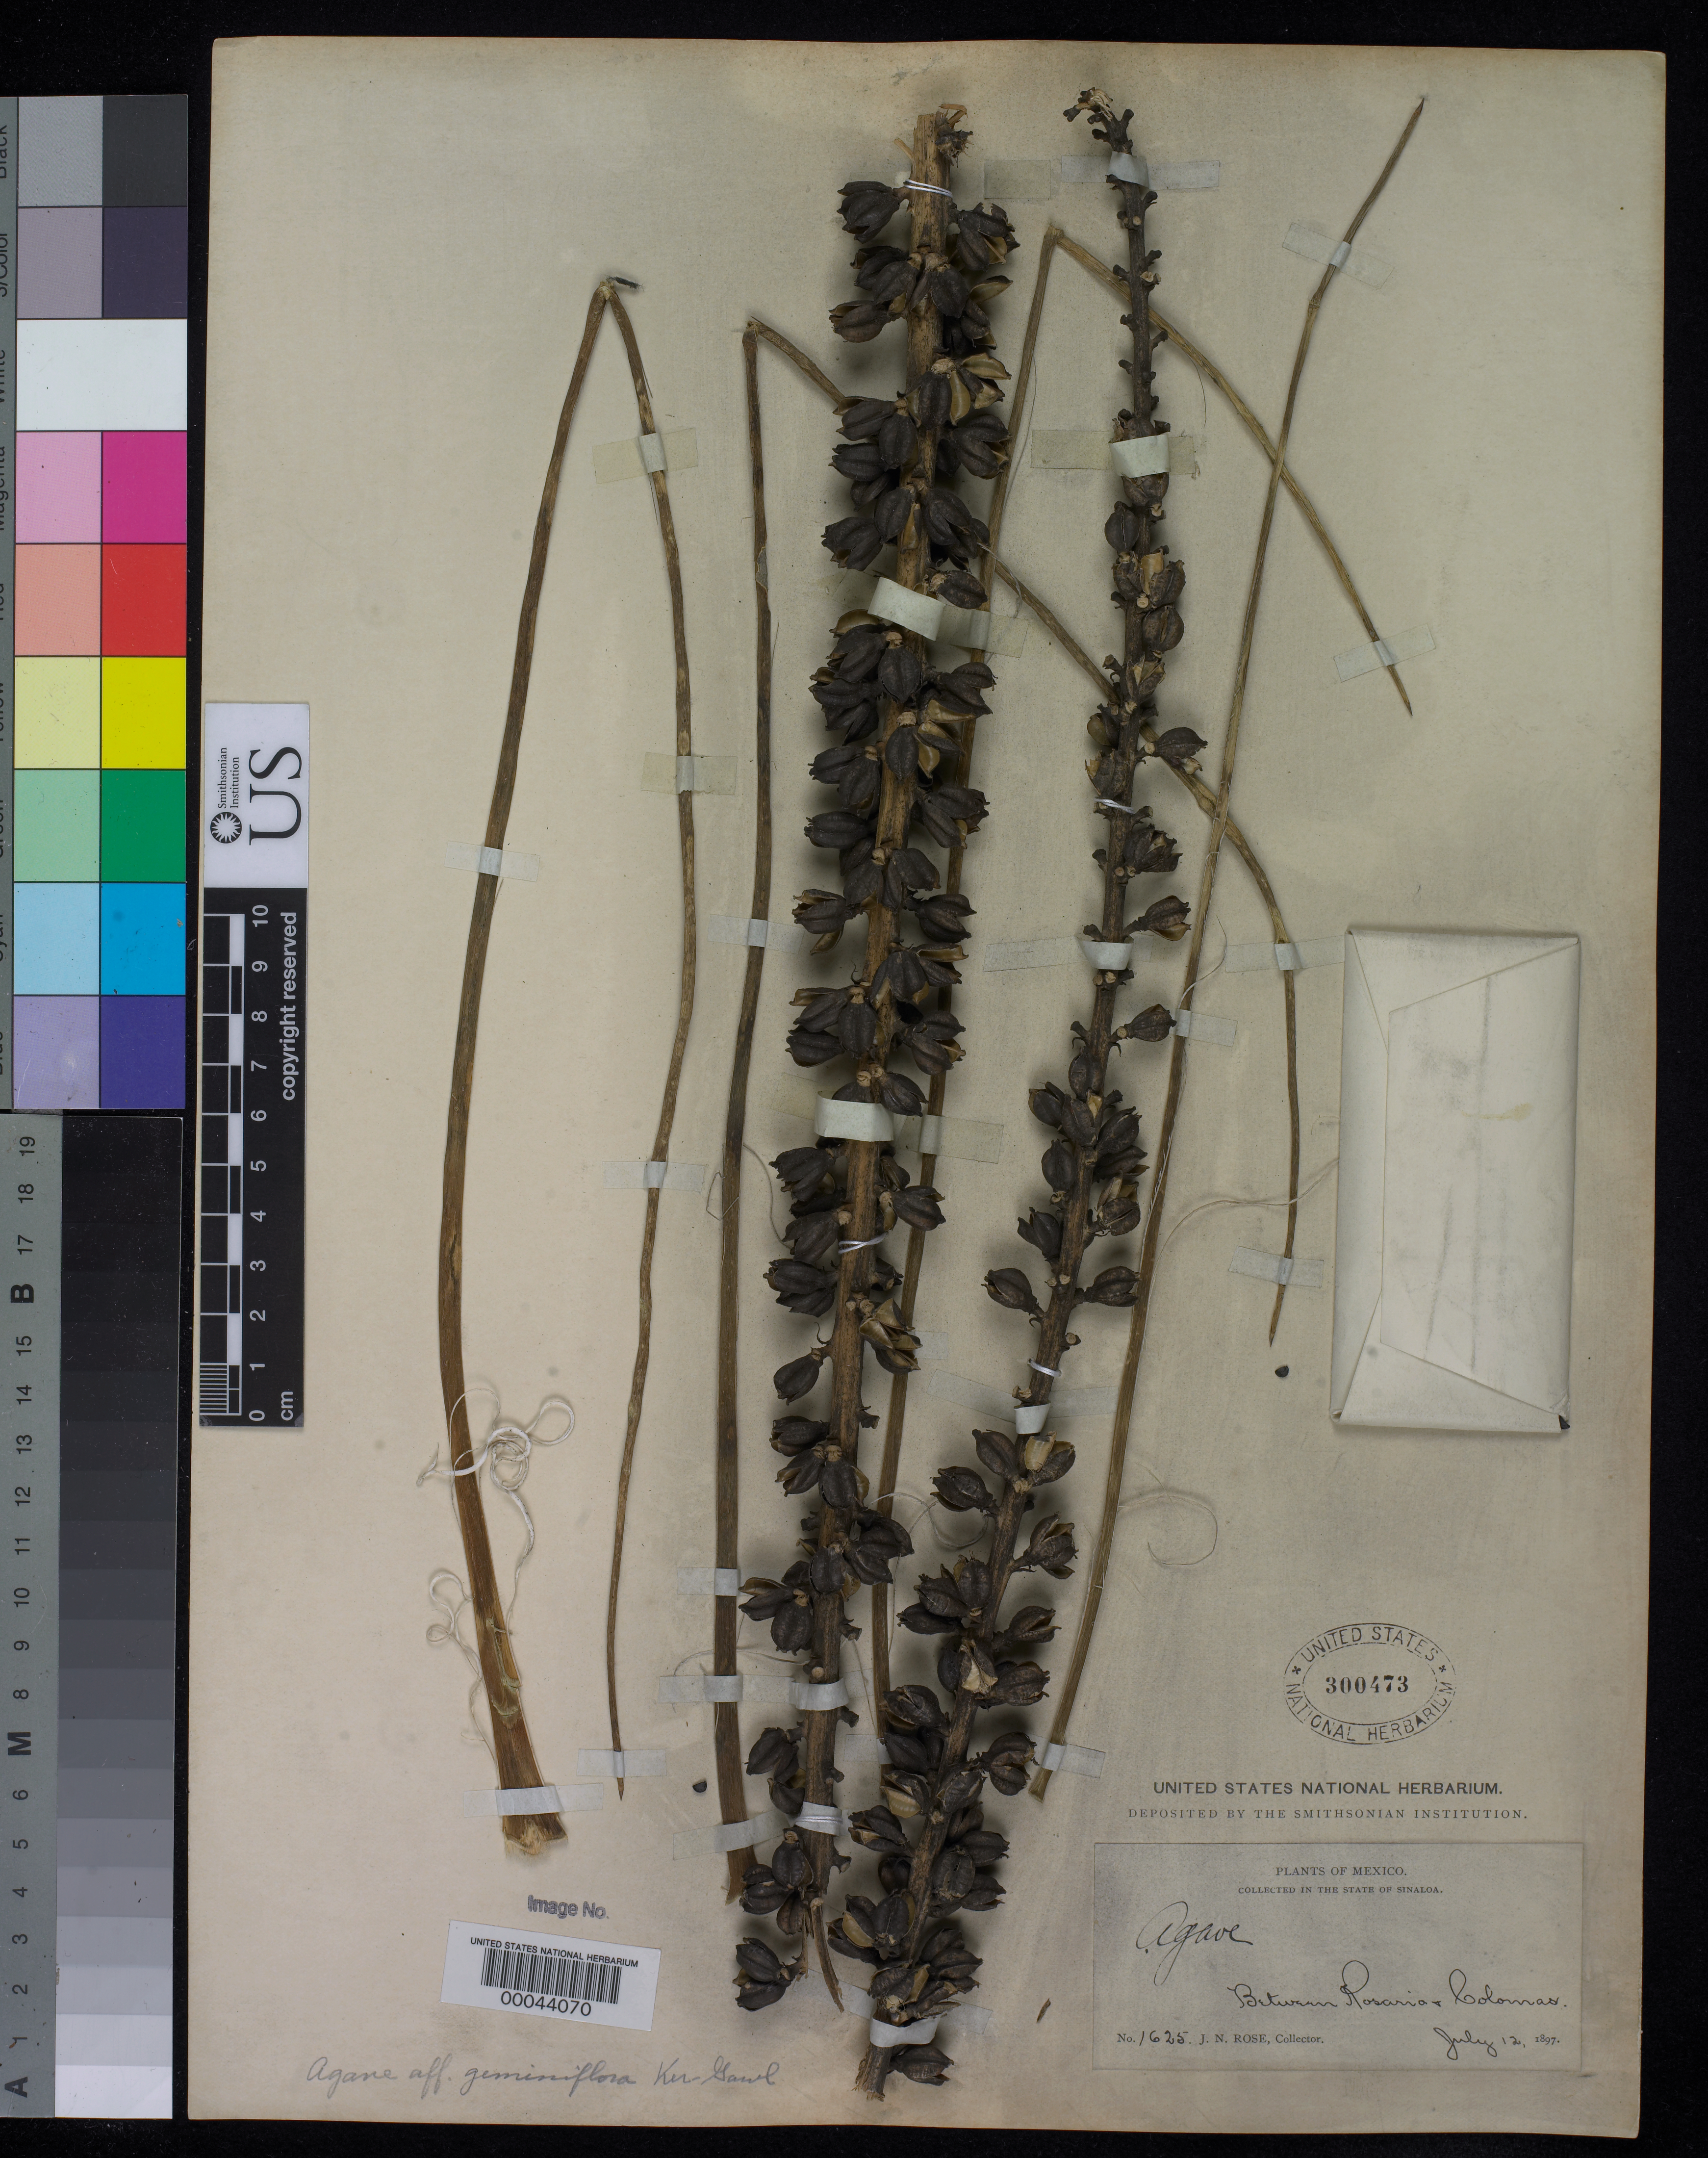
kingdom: Plantae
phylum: Tracheophyta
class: Liliopsida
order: Asparagales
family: Asparagaceae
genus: Agave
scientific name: Agave geminiflora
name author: Ker Gawl.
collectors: J. N. Rose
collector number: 1625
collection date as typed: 12 Jul 1897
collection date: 1897-07-12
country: Mexico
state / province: Sinaloa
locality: Between Rosario and colomas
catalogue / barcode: US 300473